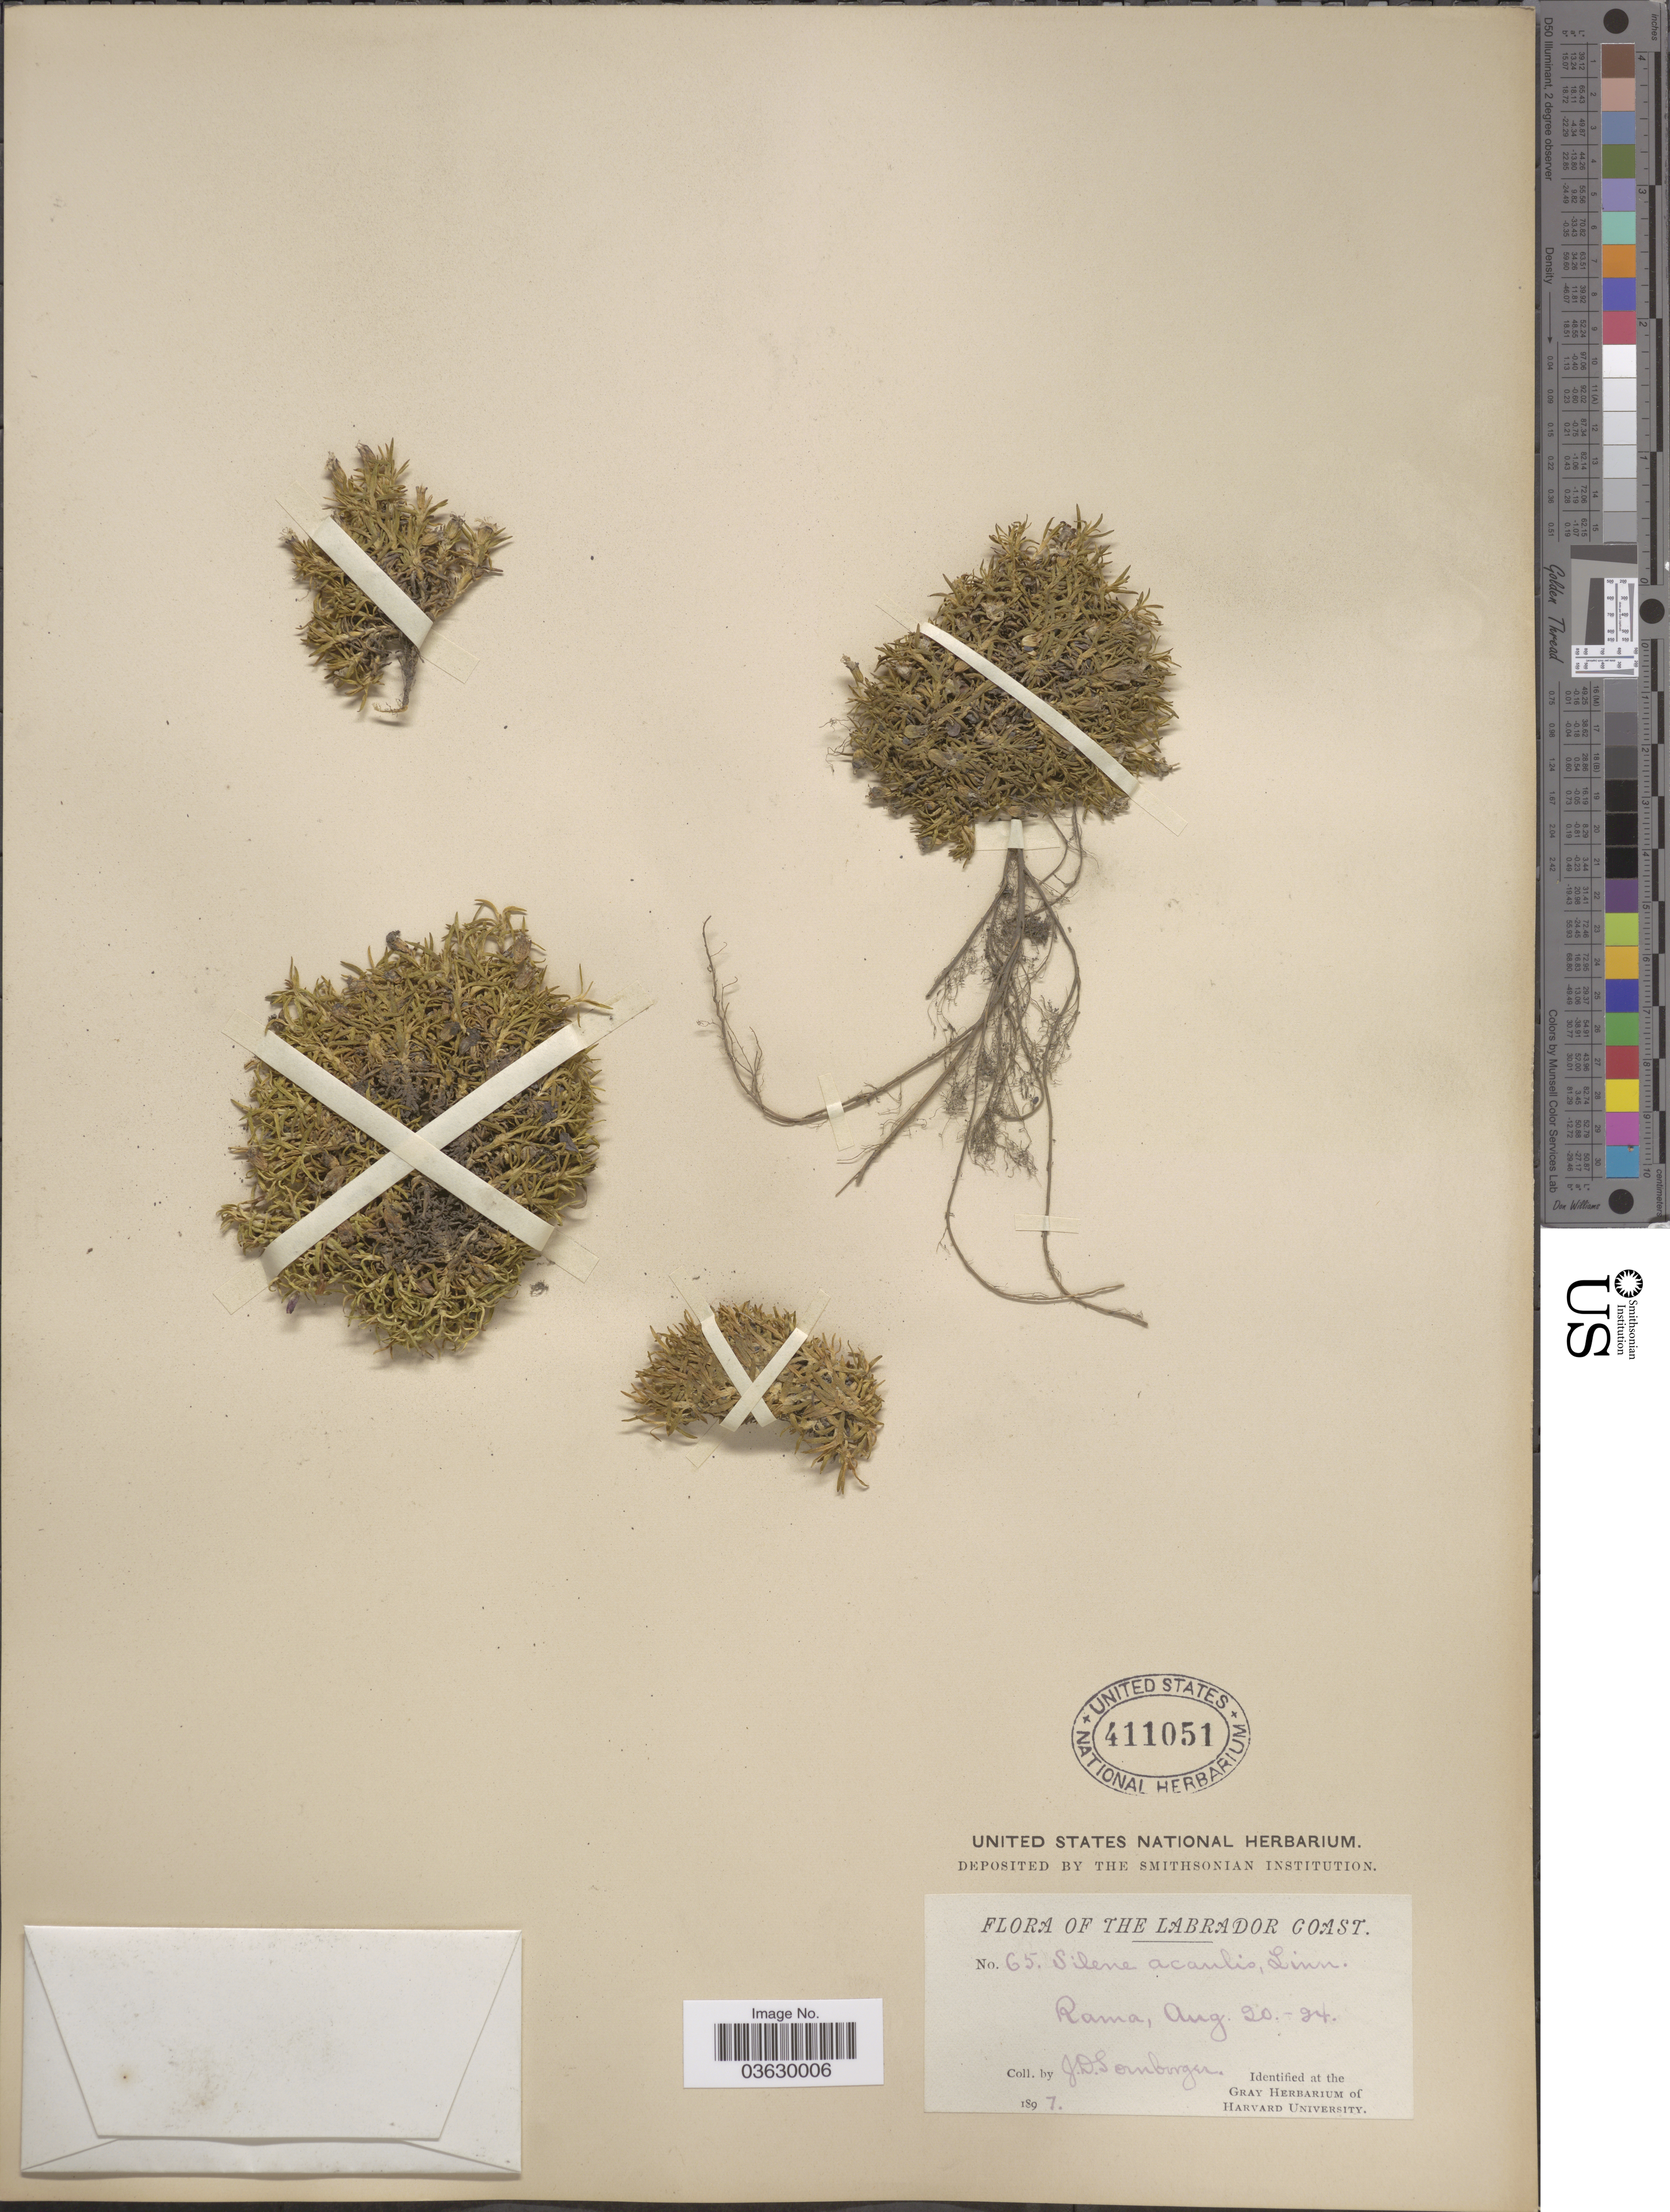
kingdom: Plantae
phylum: Tracheophyta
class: Magnoliopsida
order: Caryophyllales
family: Caryophyllaceae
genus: Silene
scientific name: Silene acaulis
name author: (L.) Jacq.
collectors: J. Sornborger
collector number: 65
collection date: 1897-08-20/1897-08-24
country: Canada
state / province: Newfoundland and Labrador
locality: The Labrador Coast. Rama.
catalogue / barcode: US 411051